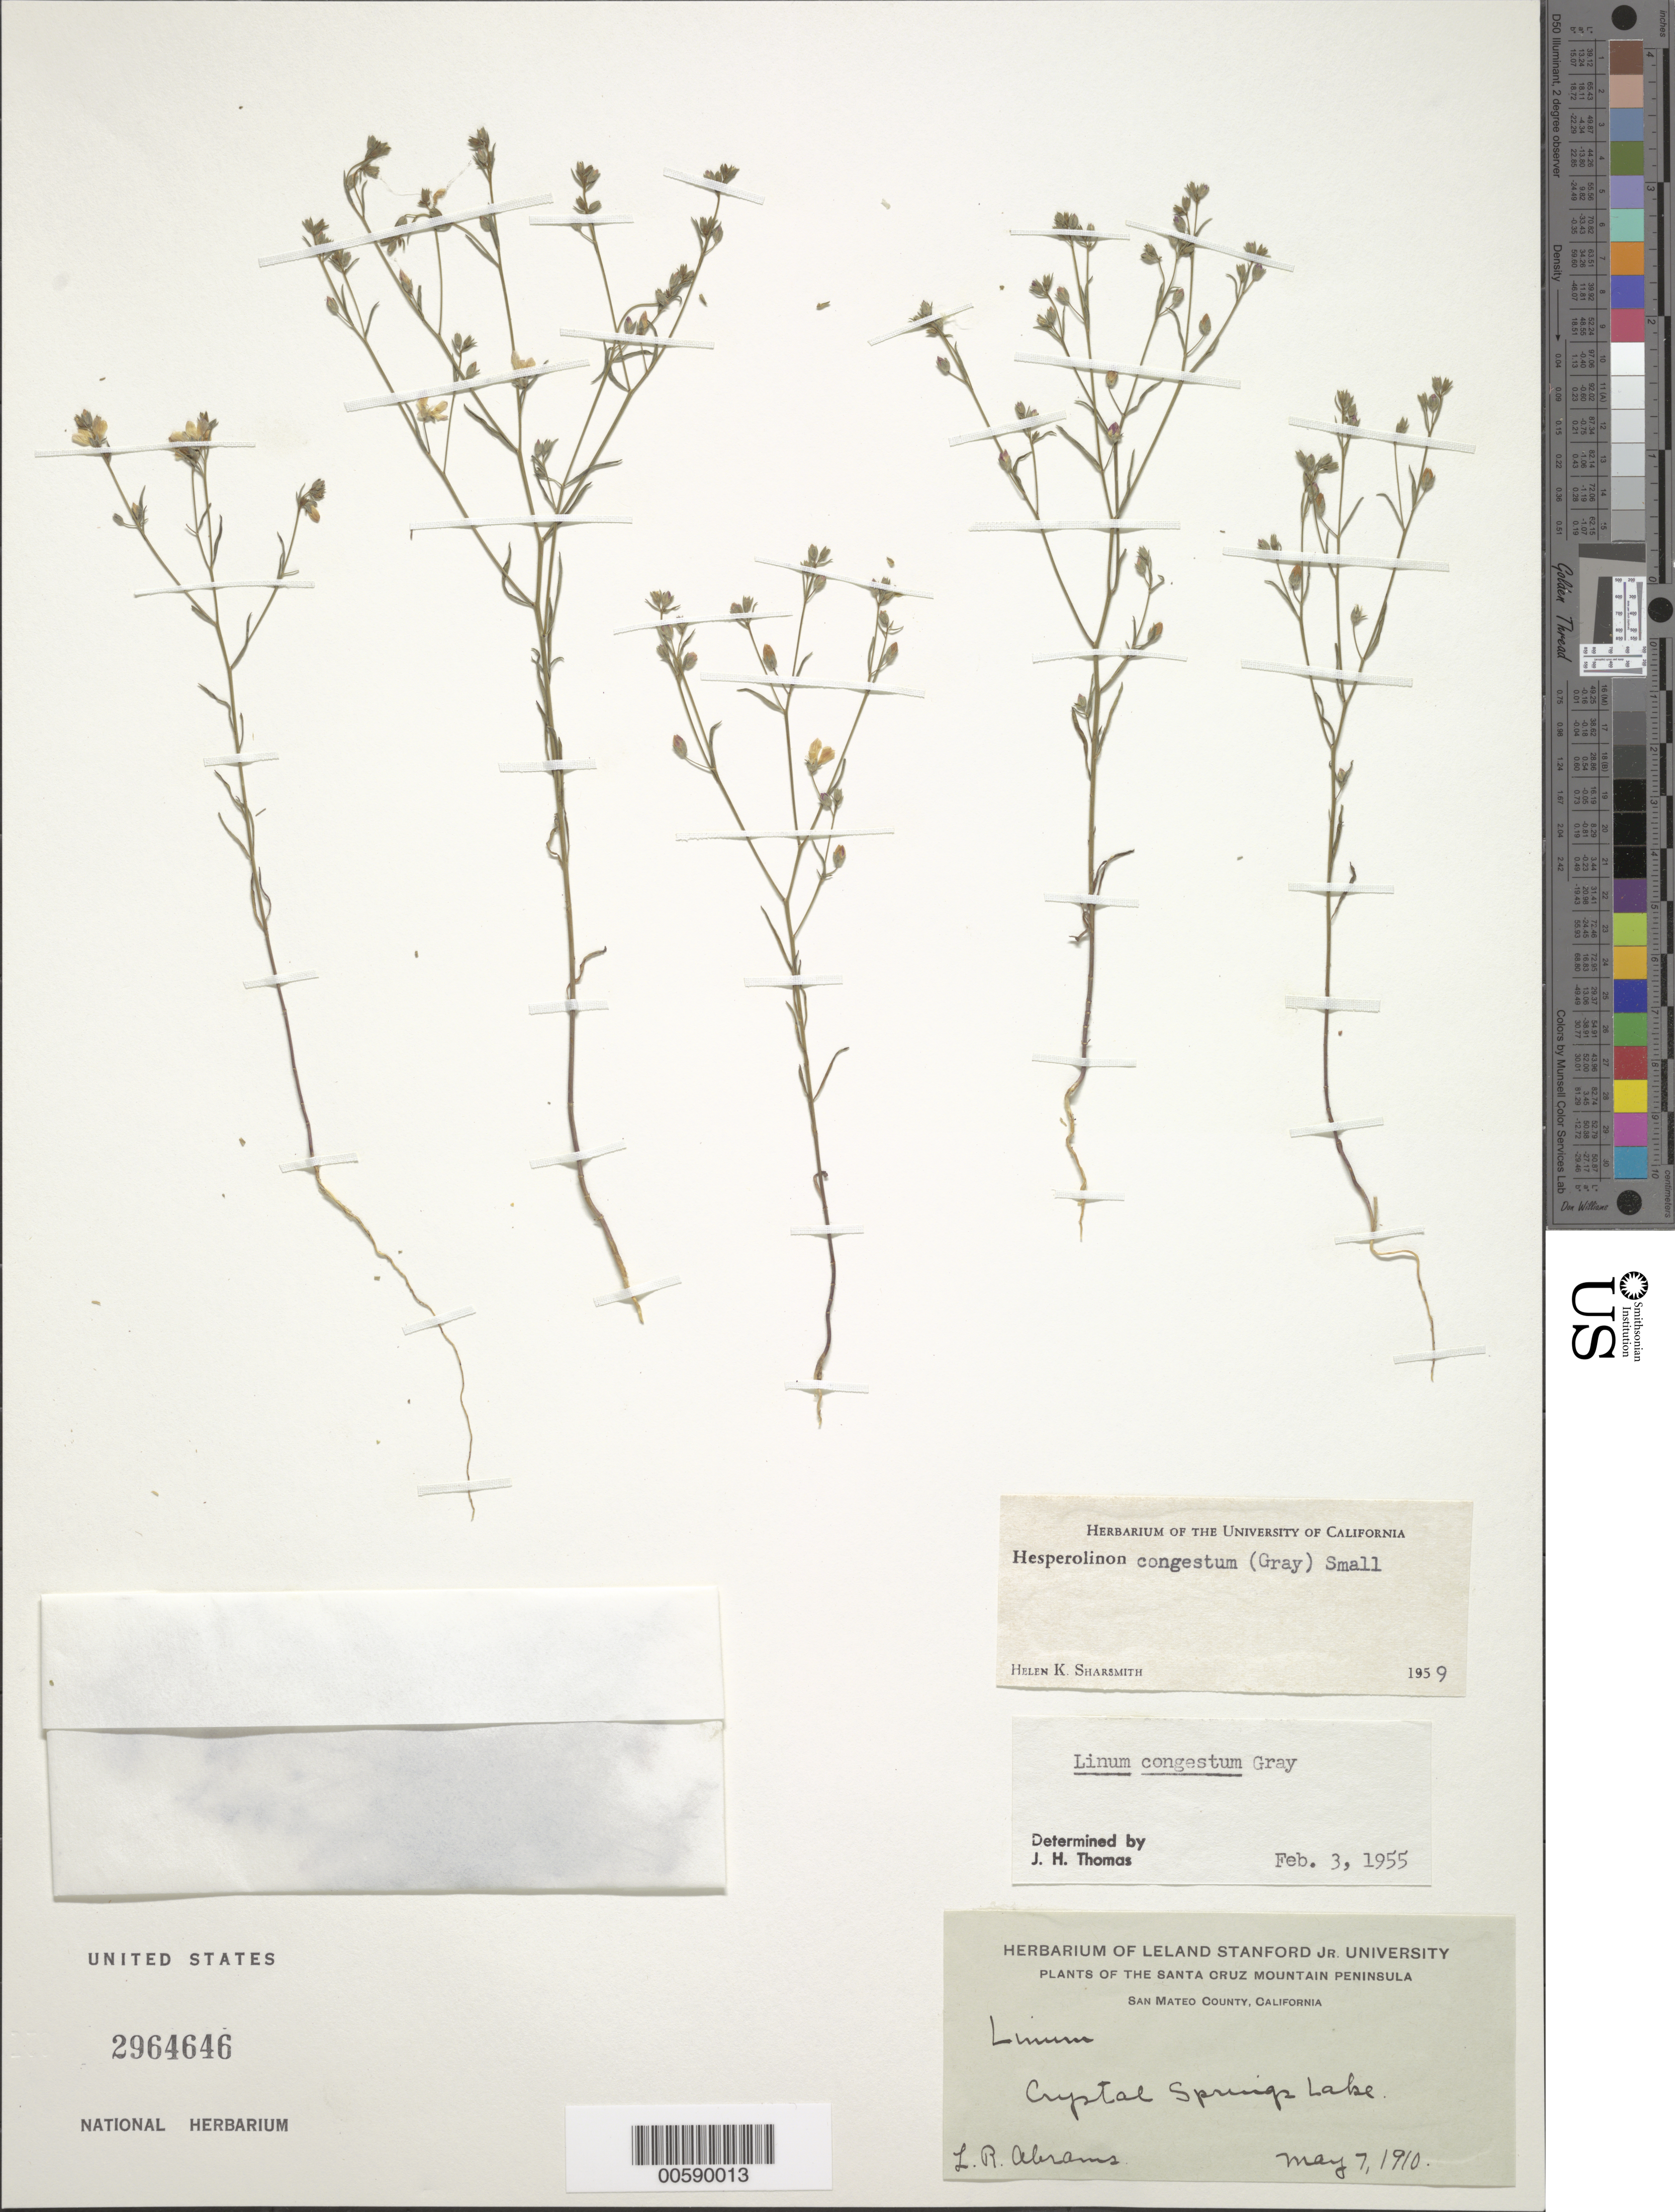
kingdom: Plantae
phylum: Tracheophyta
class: Magnoliopsida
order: Malpighiales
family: Linaceae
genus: Linum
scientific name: Linum congestum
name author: A. Gray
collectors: L. Abrams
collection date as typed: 07 May 1910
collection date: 1910-05-07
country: United States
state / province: California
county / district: San Mateo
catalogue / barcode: US 2964646